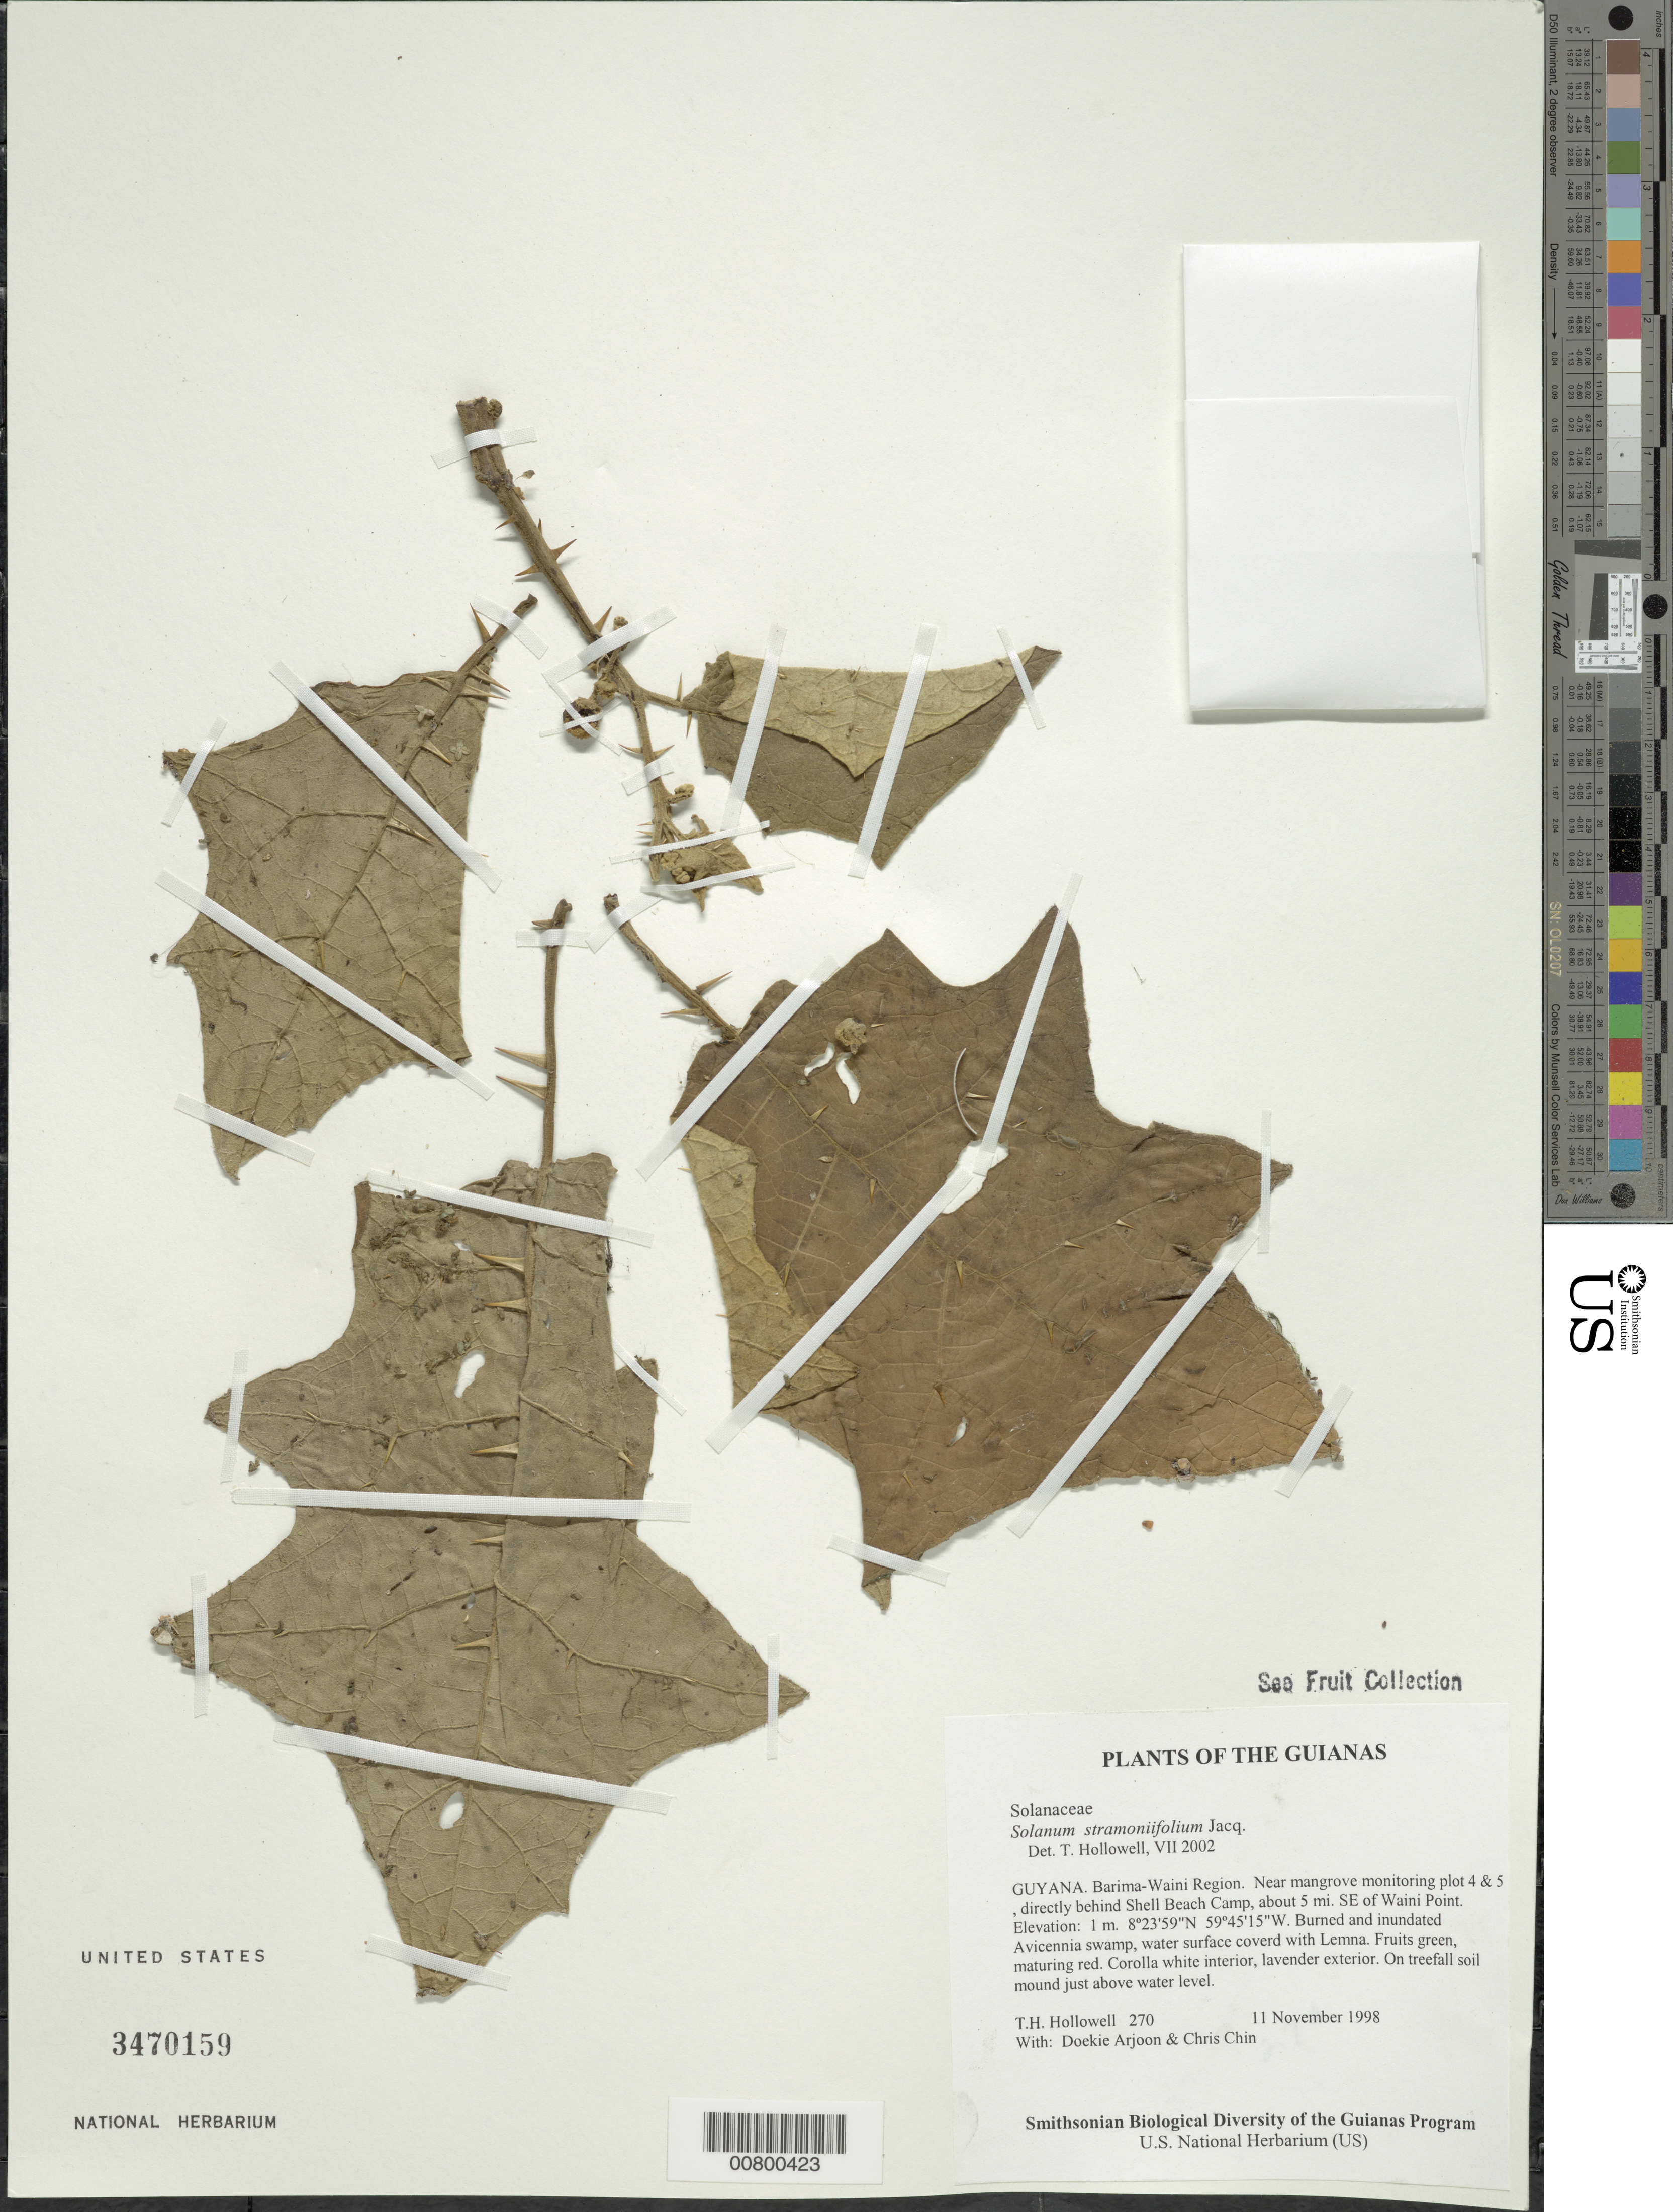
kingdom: Plantae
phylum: Tracheophyta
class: Magnoliopsida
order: Solanales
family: Solanaceae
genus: Solanum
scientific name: Solanum stramoniifolium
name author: Jacq.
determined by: Hollowell, T. H., (BOT), Smithsonian Institution - National Museum of Natural History (UNITED STATES)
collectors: T. Hollowell, D. Arjoon & C. Chin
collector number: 270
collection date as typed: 11 Nov 1998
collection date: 1998-11-11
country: Guyana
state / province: Barima-Waini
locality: Near mangrove monitoring plot 4 & 5 , directly behind Shell Beach Camp, about 5 mi. SE of Waini Point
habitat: Burned and inundated Avicennia swamp, water surface coverd with Lemna. On treefall soil mound just above water level.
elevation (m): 1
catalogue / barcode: US 3470159